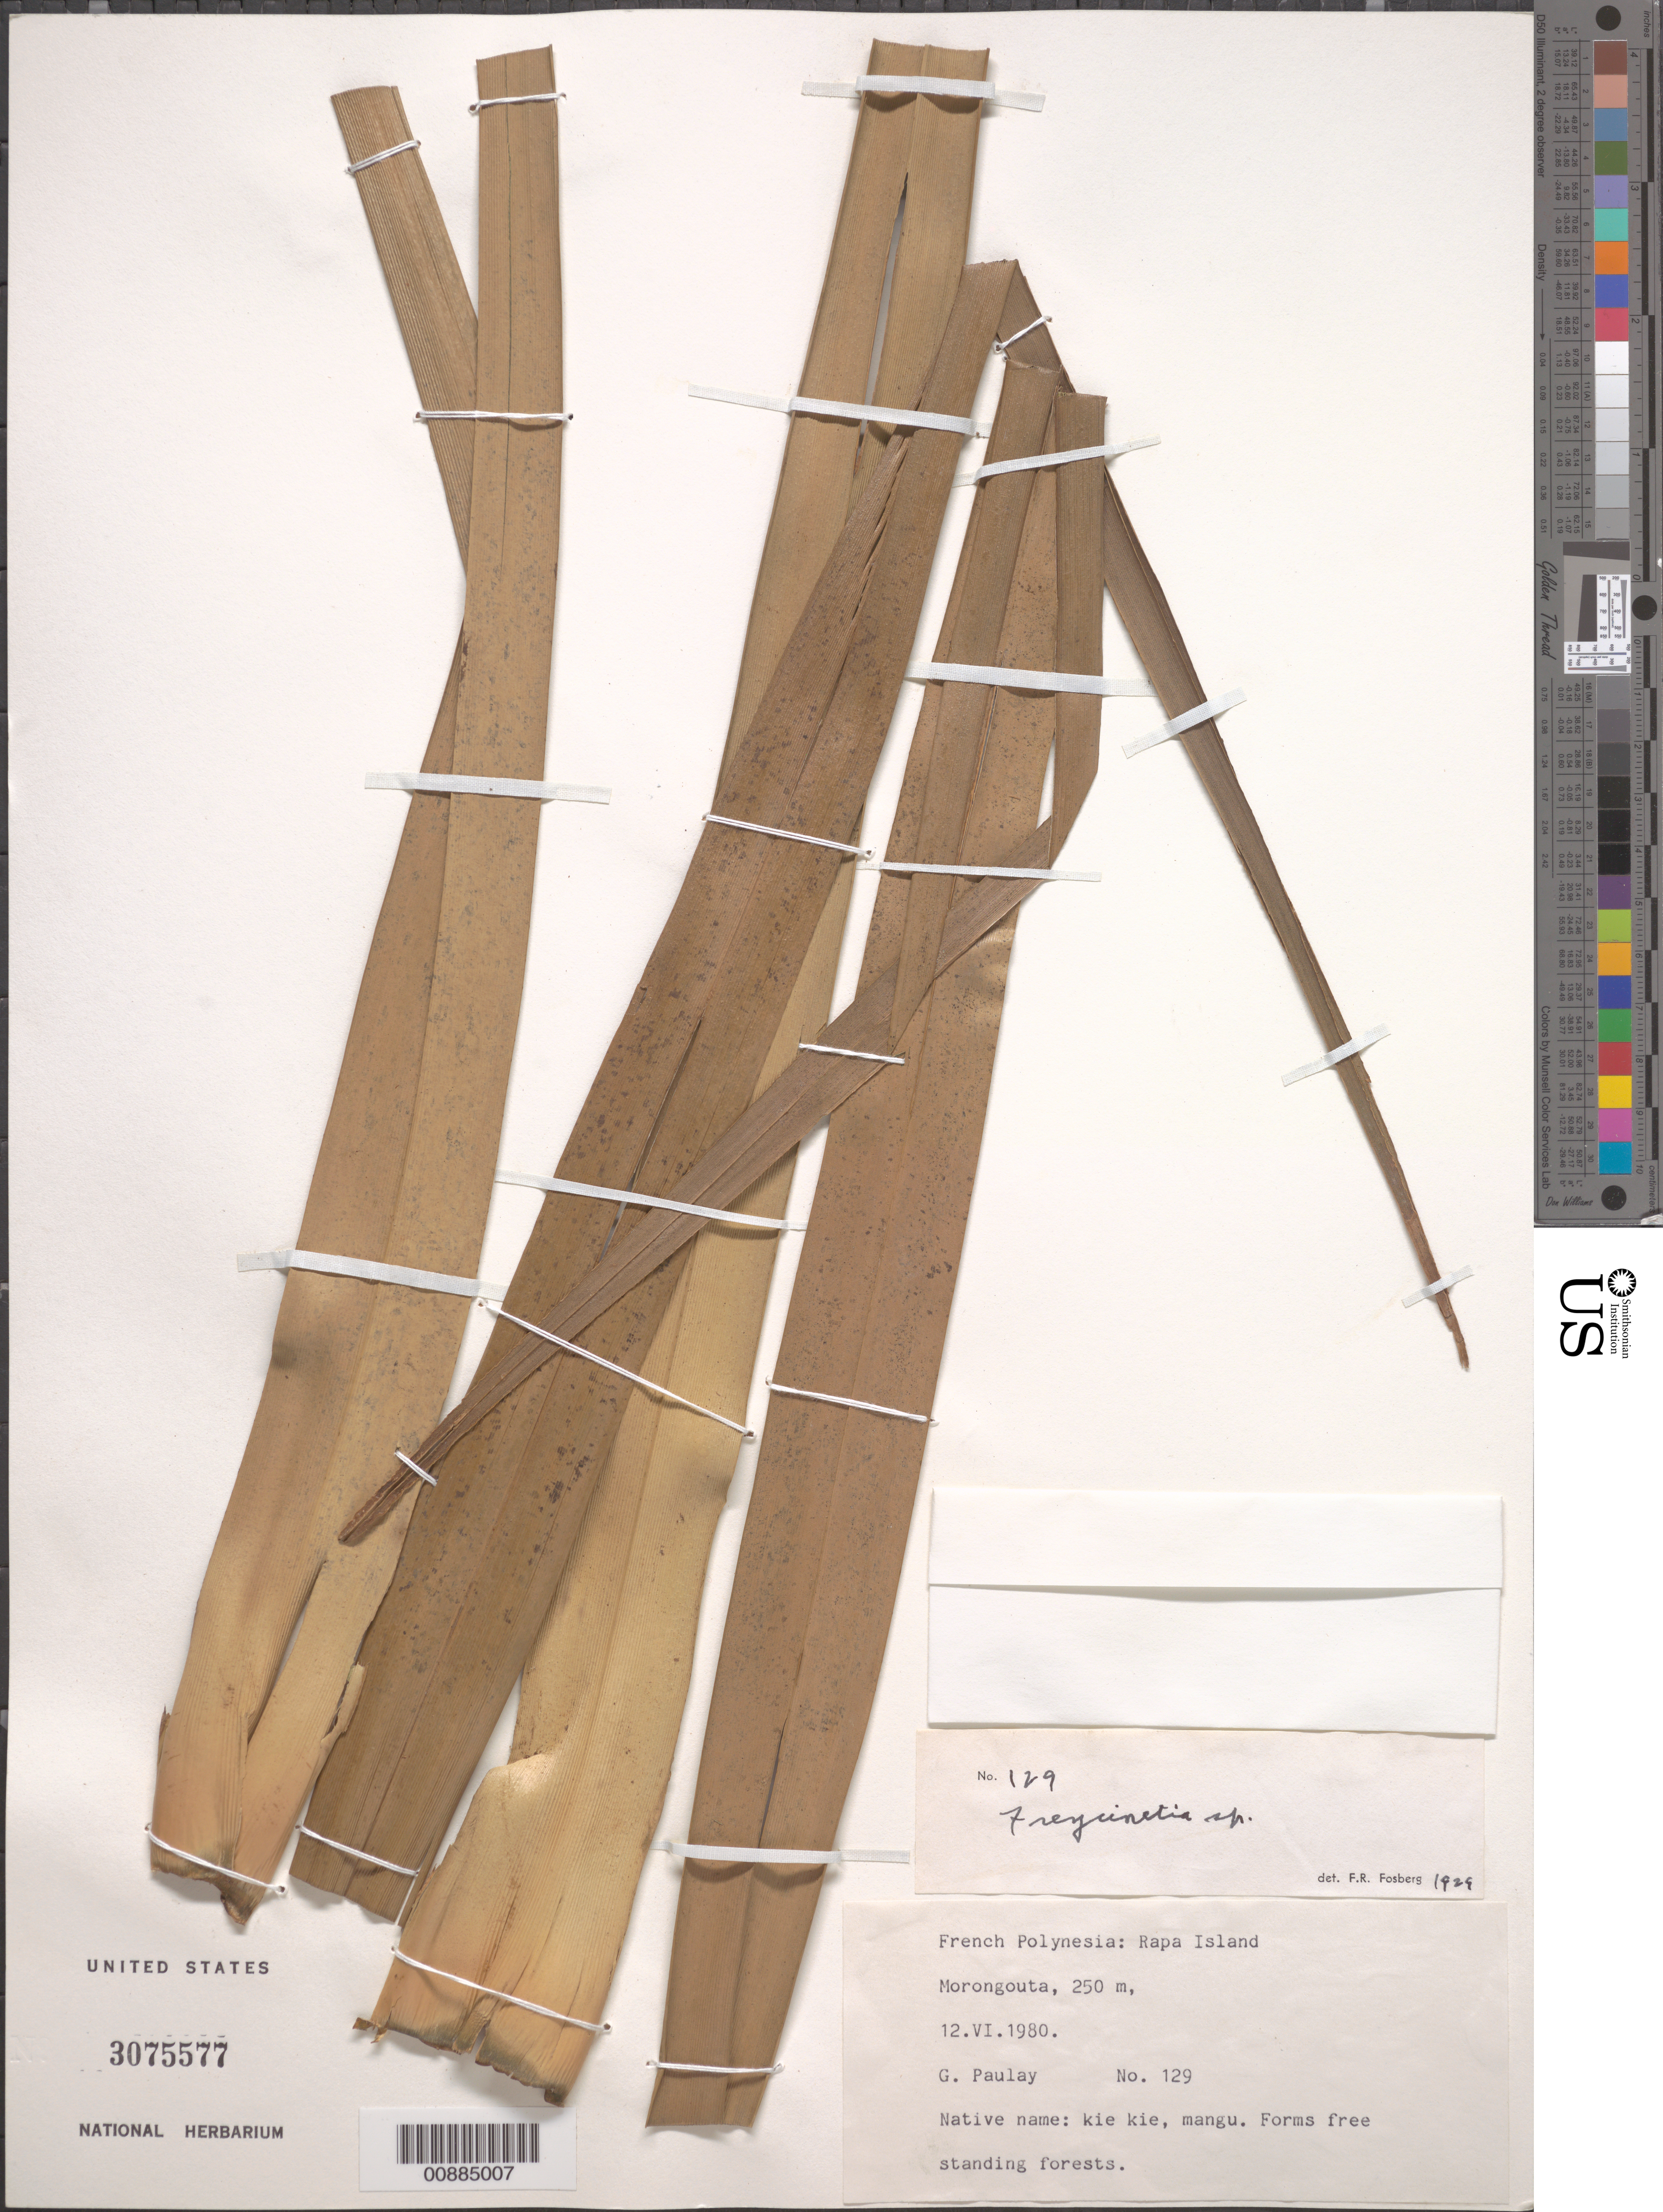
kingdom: Plantae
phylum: Tracheophyta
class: Liliopsida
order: Pandanales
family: Pandanaceae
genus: Freycinetia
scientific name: Freycinetia sp.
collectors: G. Paulay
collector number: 129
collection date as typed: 12 Jun 1980 or 06 Dec 1980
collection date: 1980-06-12 or 1980-12-06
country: French Polynesia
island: Rapa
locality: Morongouta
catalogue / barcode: US 3075577